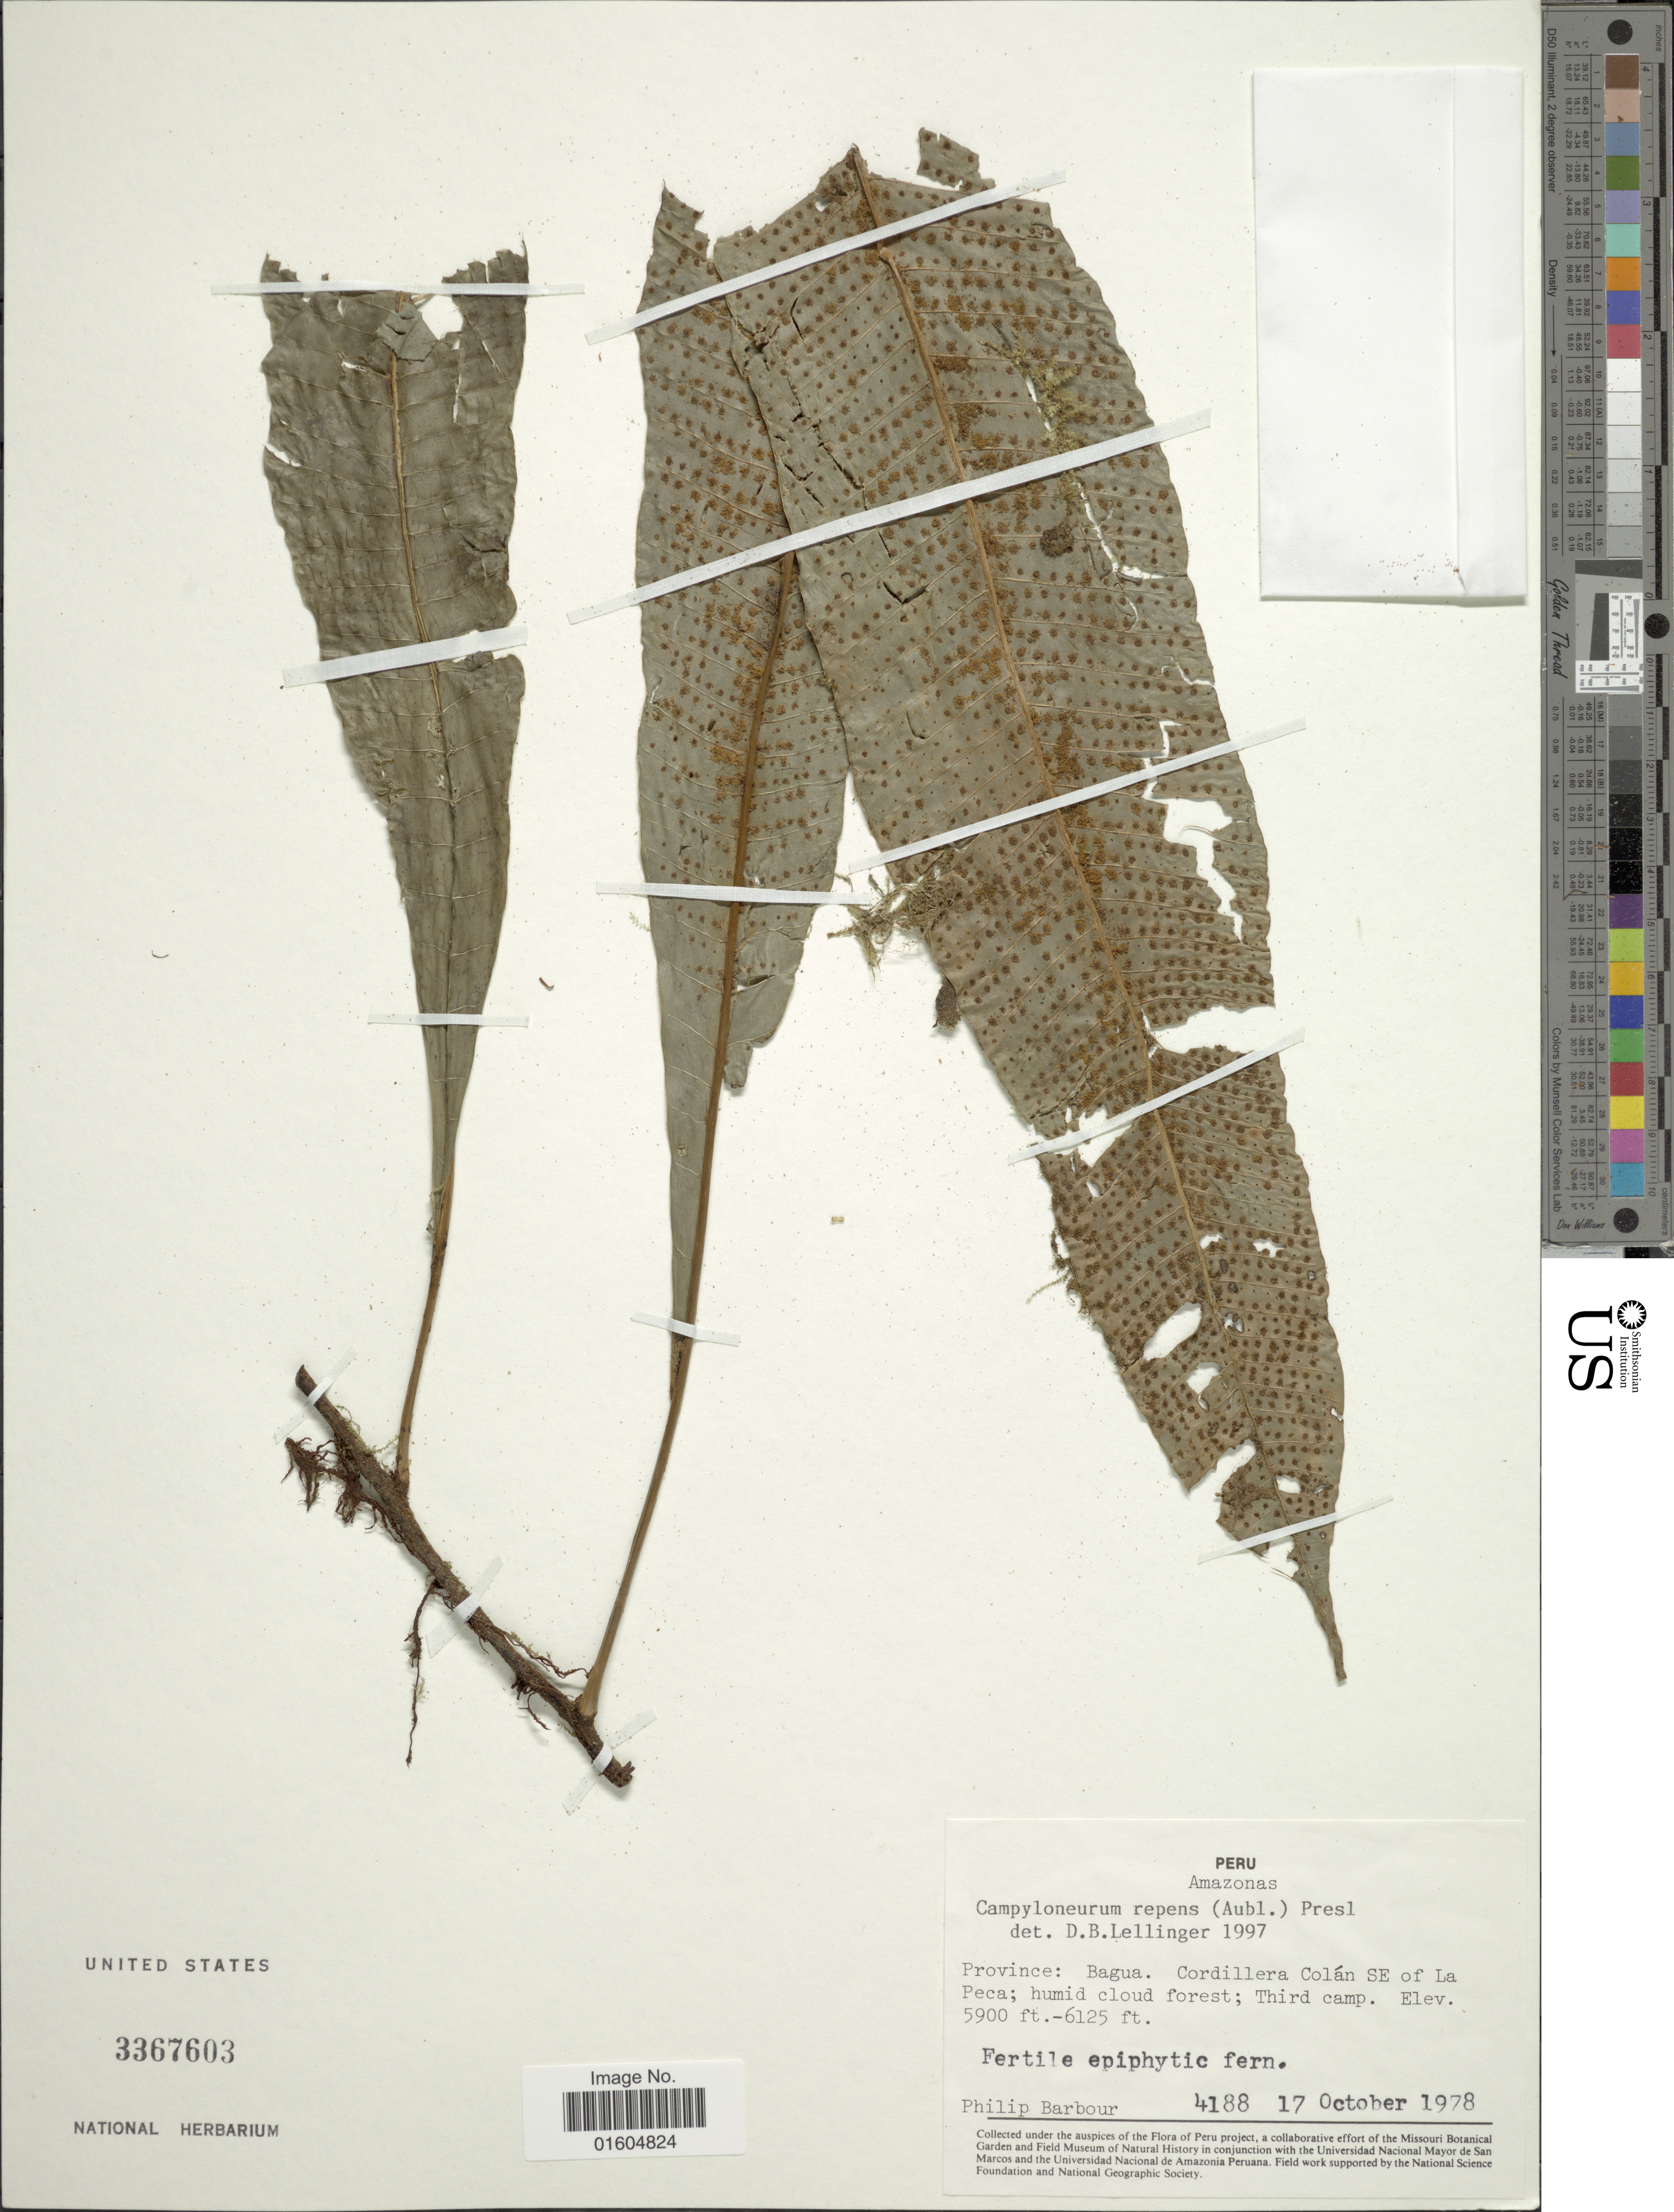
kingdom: Plantae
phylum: Tracheophyta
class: Polypodiopsida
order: Polypodiales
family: Polypodiaceae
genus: Campyloneurum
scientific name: Campyloneurum repens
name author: (Aubl.) C. Presl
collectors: P. Barbour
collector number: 4188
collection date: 1978-10-17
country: Peru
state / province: Amazonas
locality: Peru. Amazonas. Province: Bagua. Cordillera Colan SE of La Peca; humid cloud forest; Third camp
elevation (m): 1798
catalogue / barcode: US 3367603